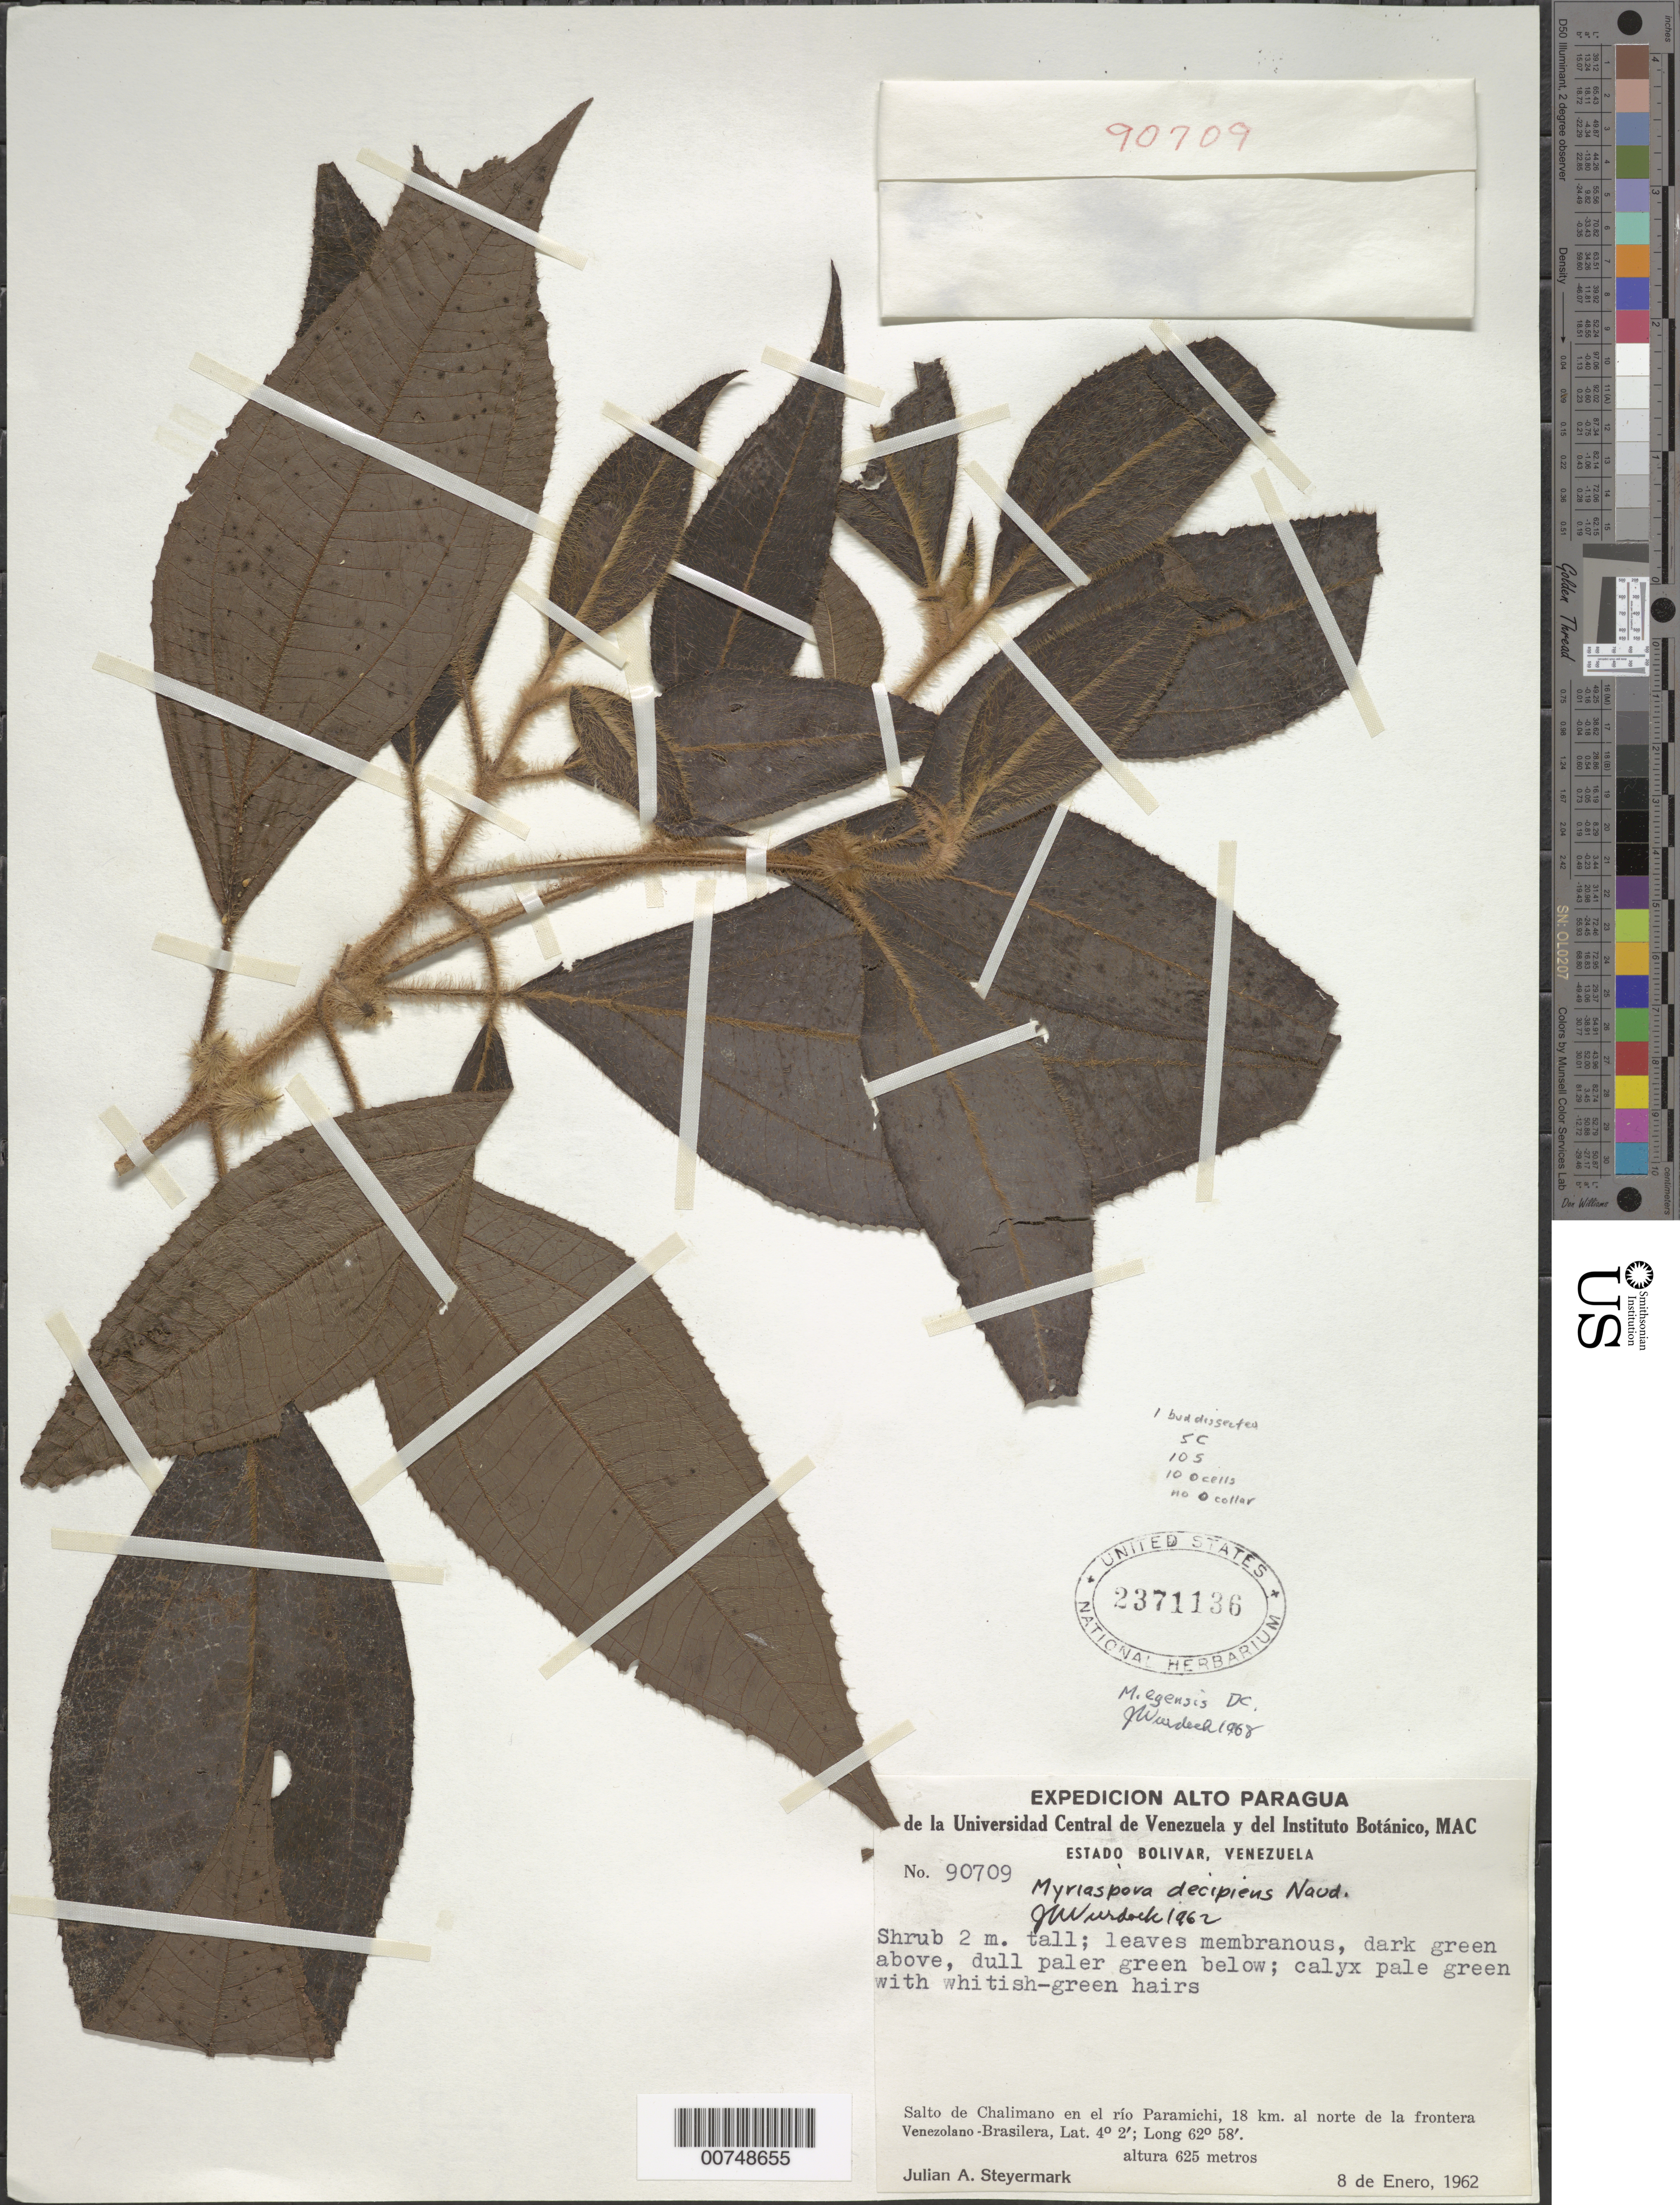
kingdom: Plantae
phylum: Tracheophyta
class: Magnoliopsida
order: Myrtales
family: Melastomataceae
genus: Bellucia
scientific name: Bellucia egensis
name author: (DC.) Penneys et al.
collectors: J. Steyermark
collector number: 90709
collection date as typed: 8-Jan-62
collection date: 1962-01-08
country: Venezuela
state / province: Bolívar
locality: Salto de Chalimano, Río Paramichi, 18 km N de la frontera Venezolano-Brasilera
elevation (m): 625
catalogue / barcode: US 2371136